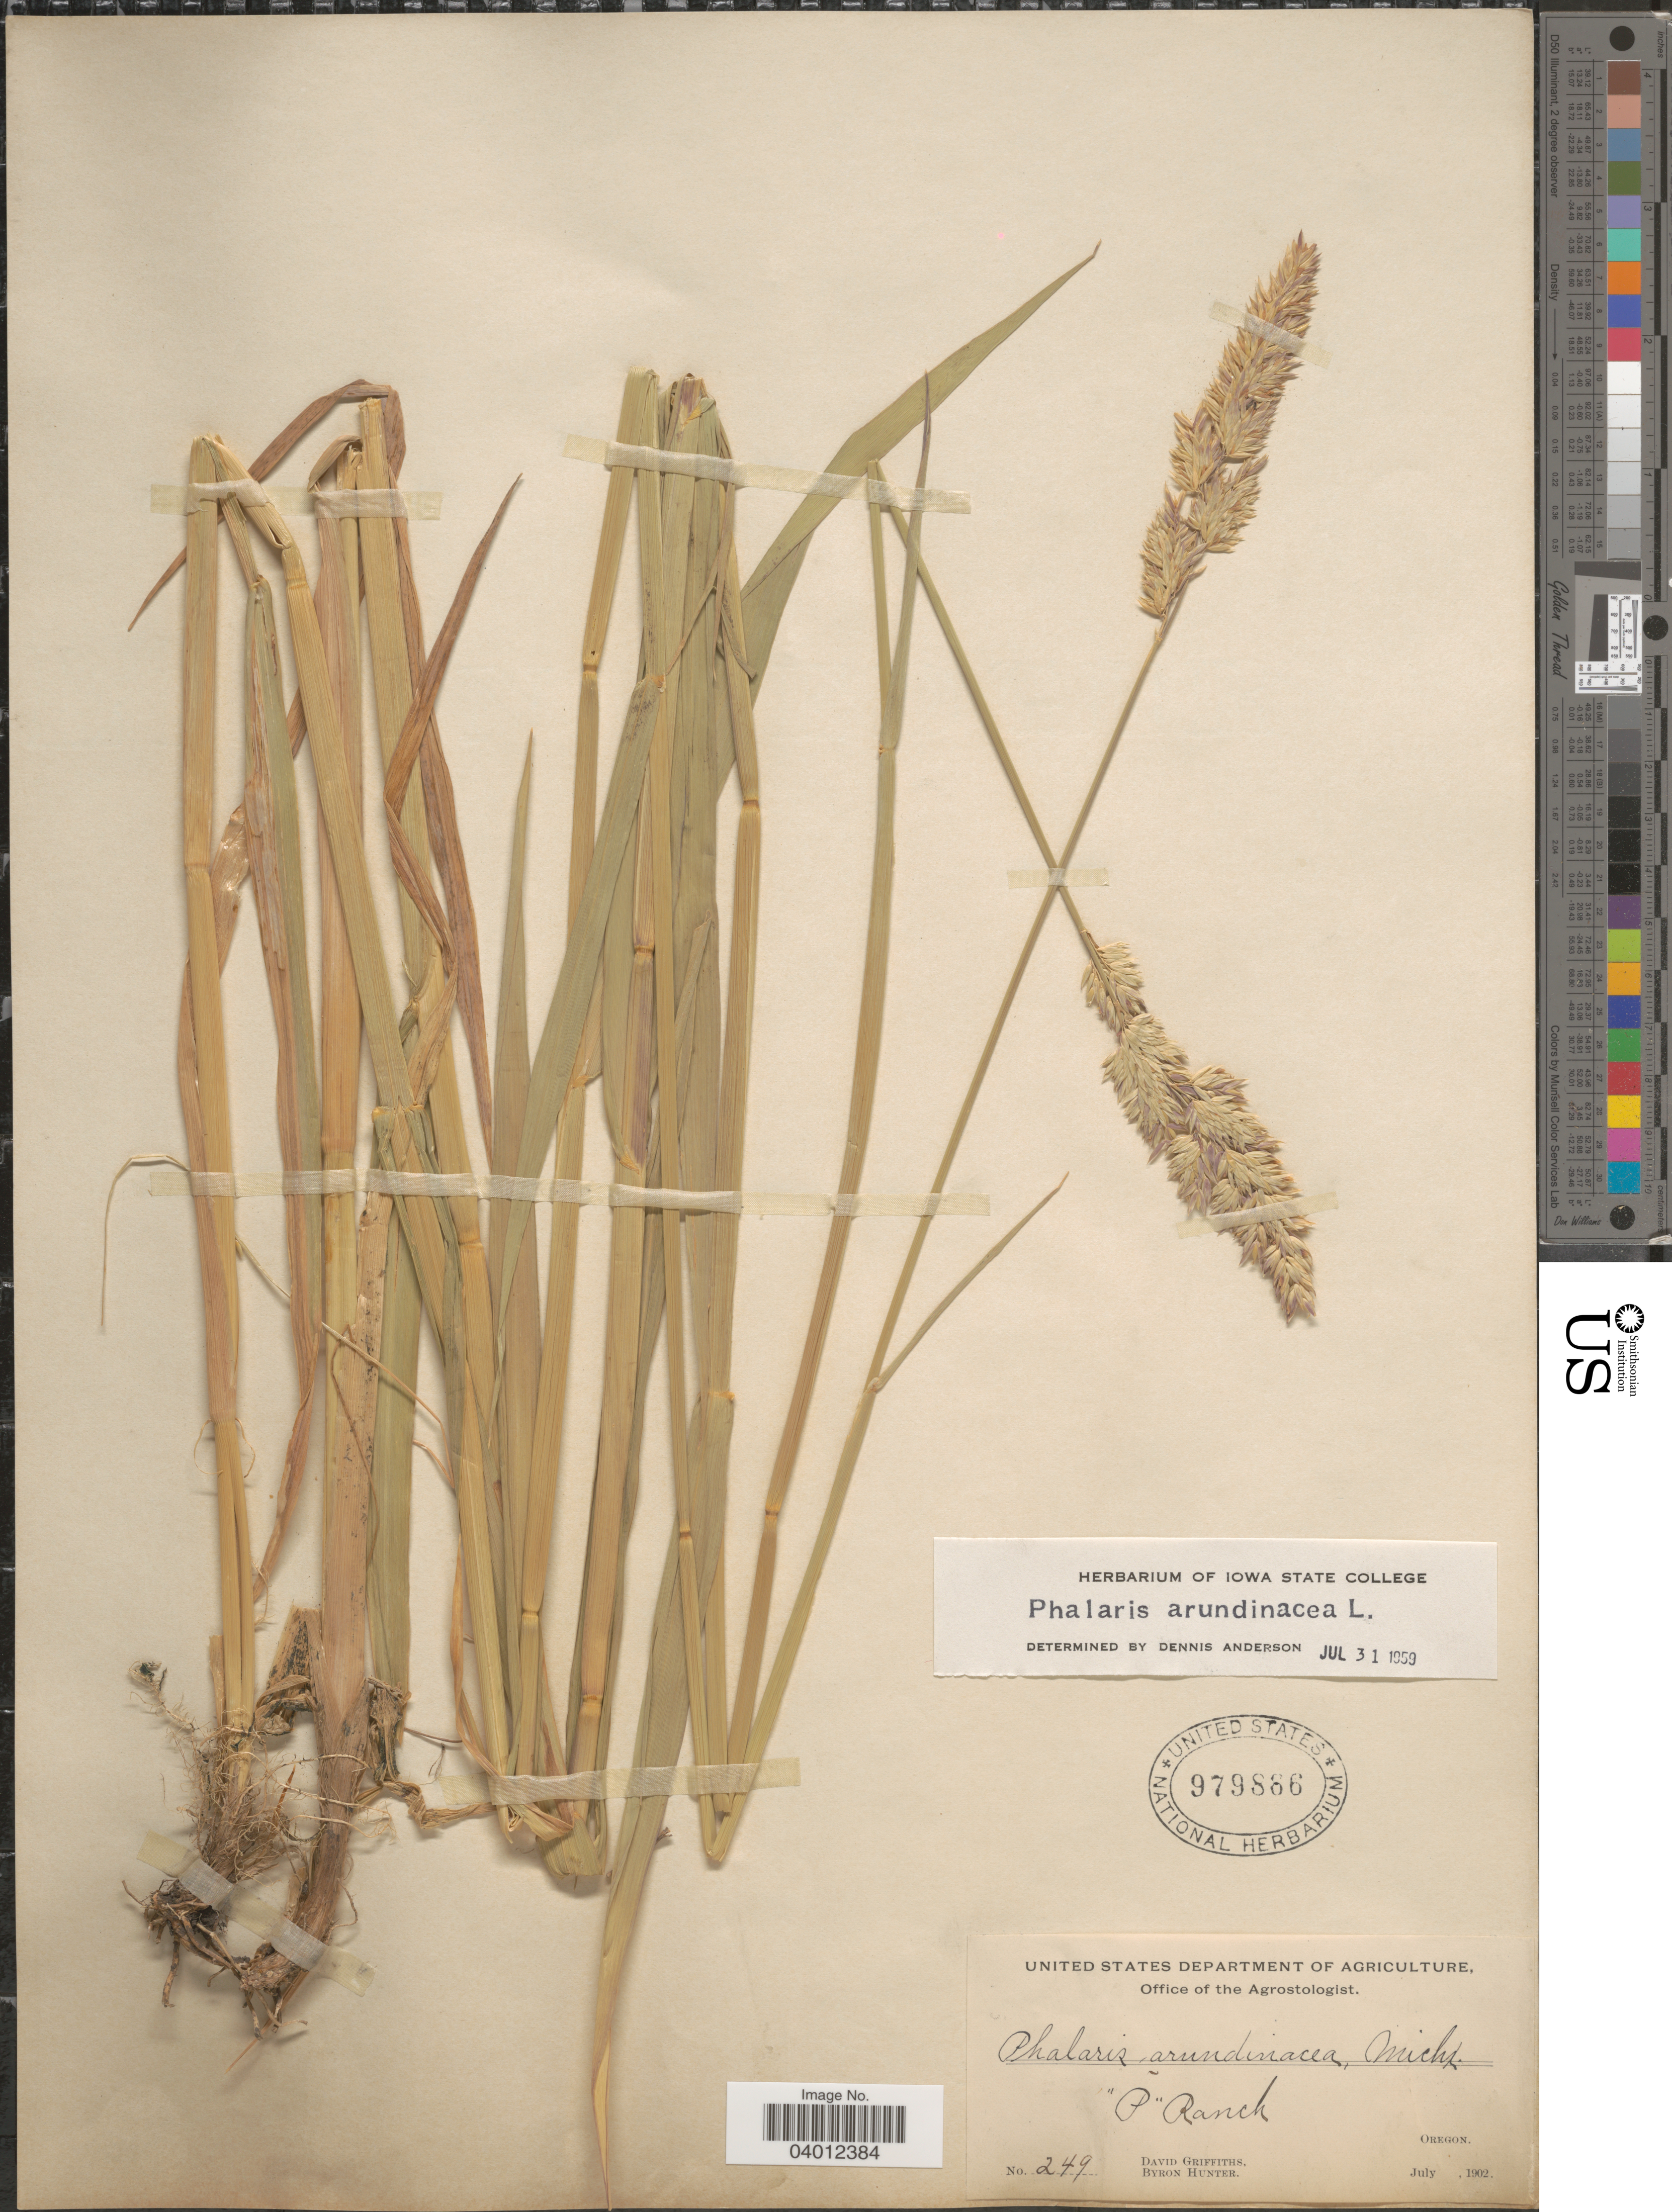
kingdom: Plantae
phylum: Tracheophyta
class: Liliopsida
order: Poales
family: Poaceae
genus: Phalaris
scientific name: Phalaris arundinacea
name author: L.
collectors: D. Griffiths & B. Hunter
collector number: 249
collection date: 1902-07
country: United States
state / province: Oregon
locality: P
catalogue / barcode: US 979866